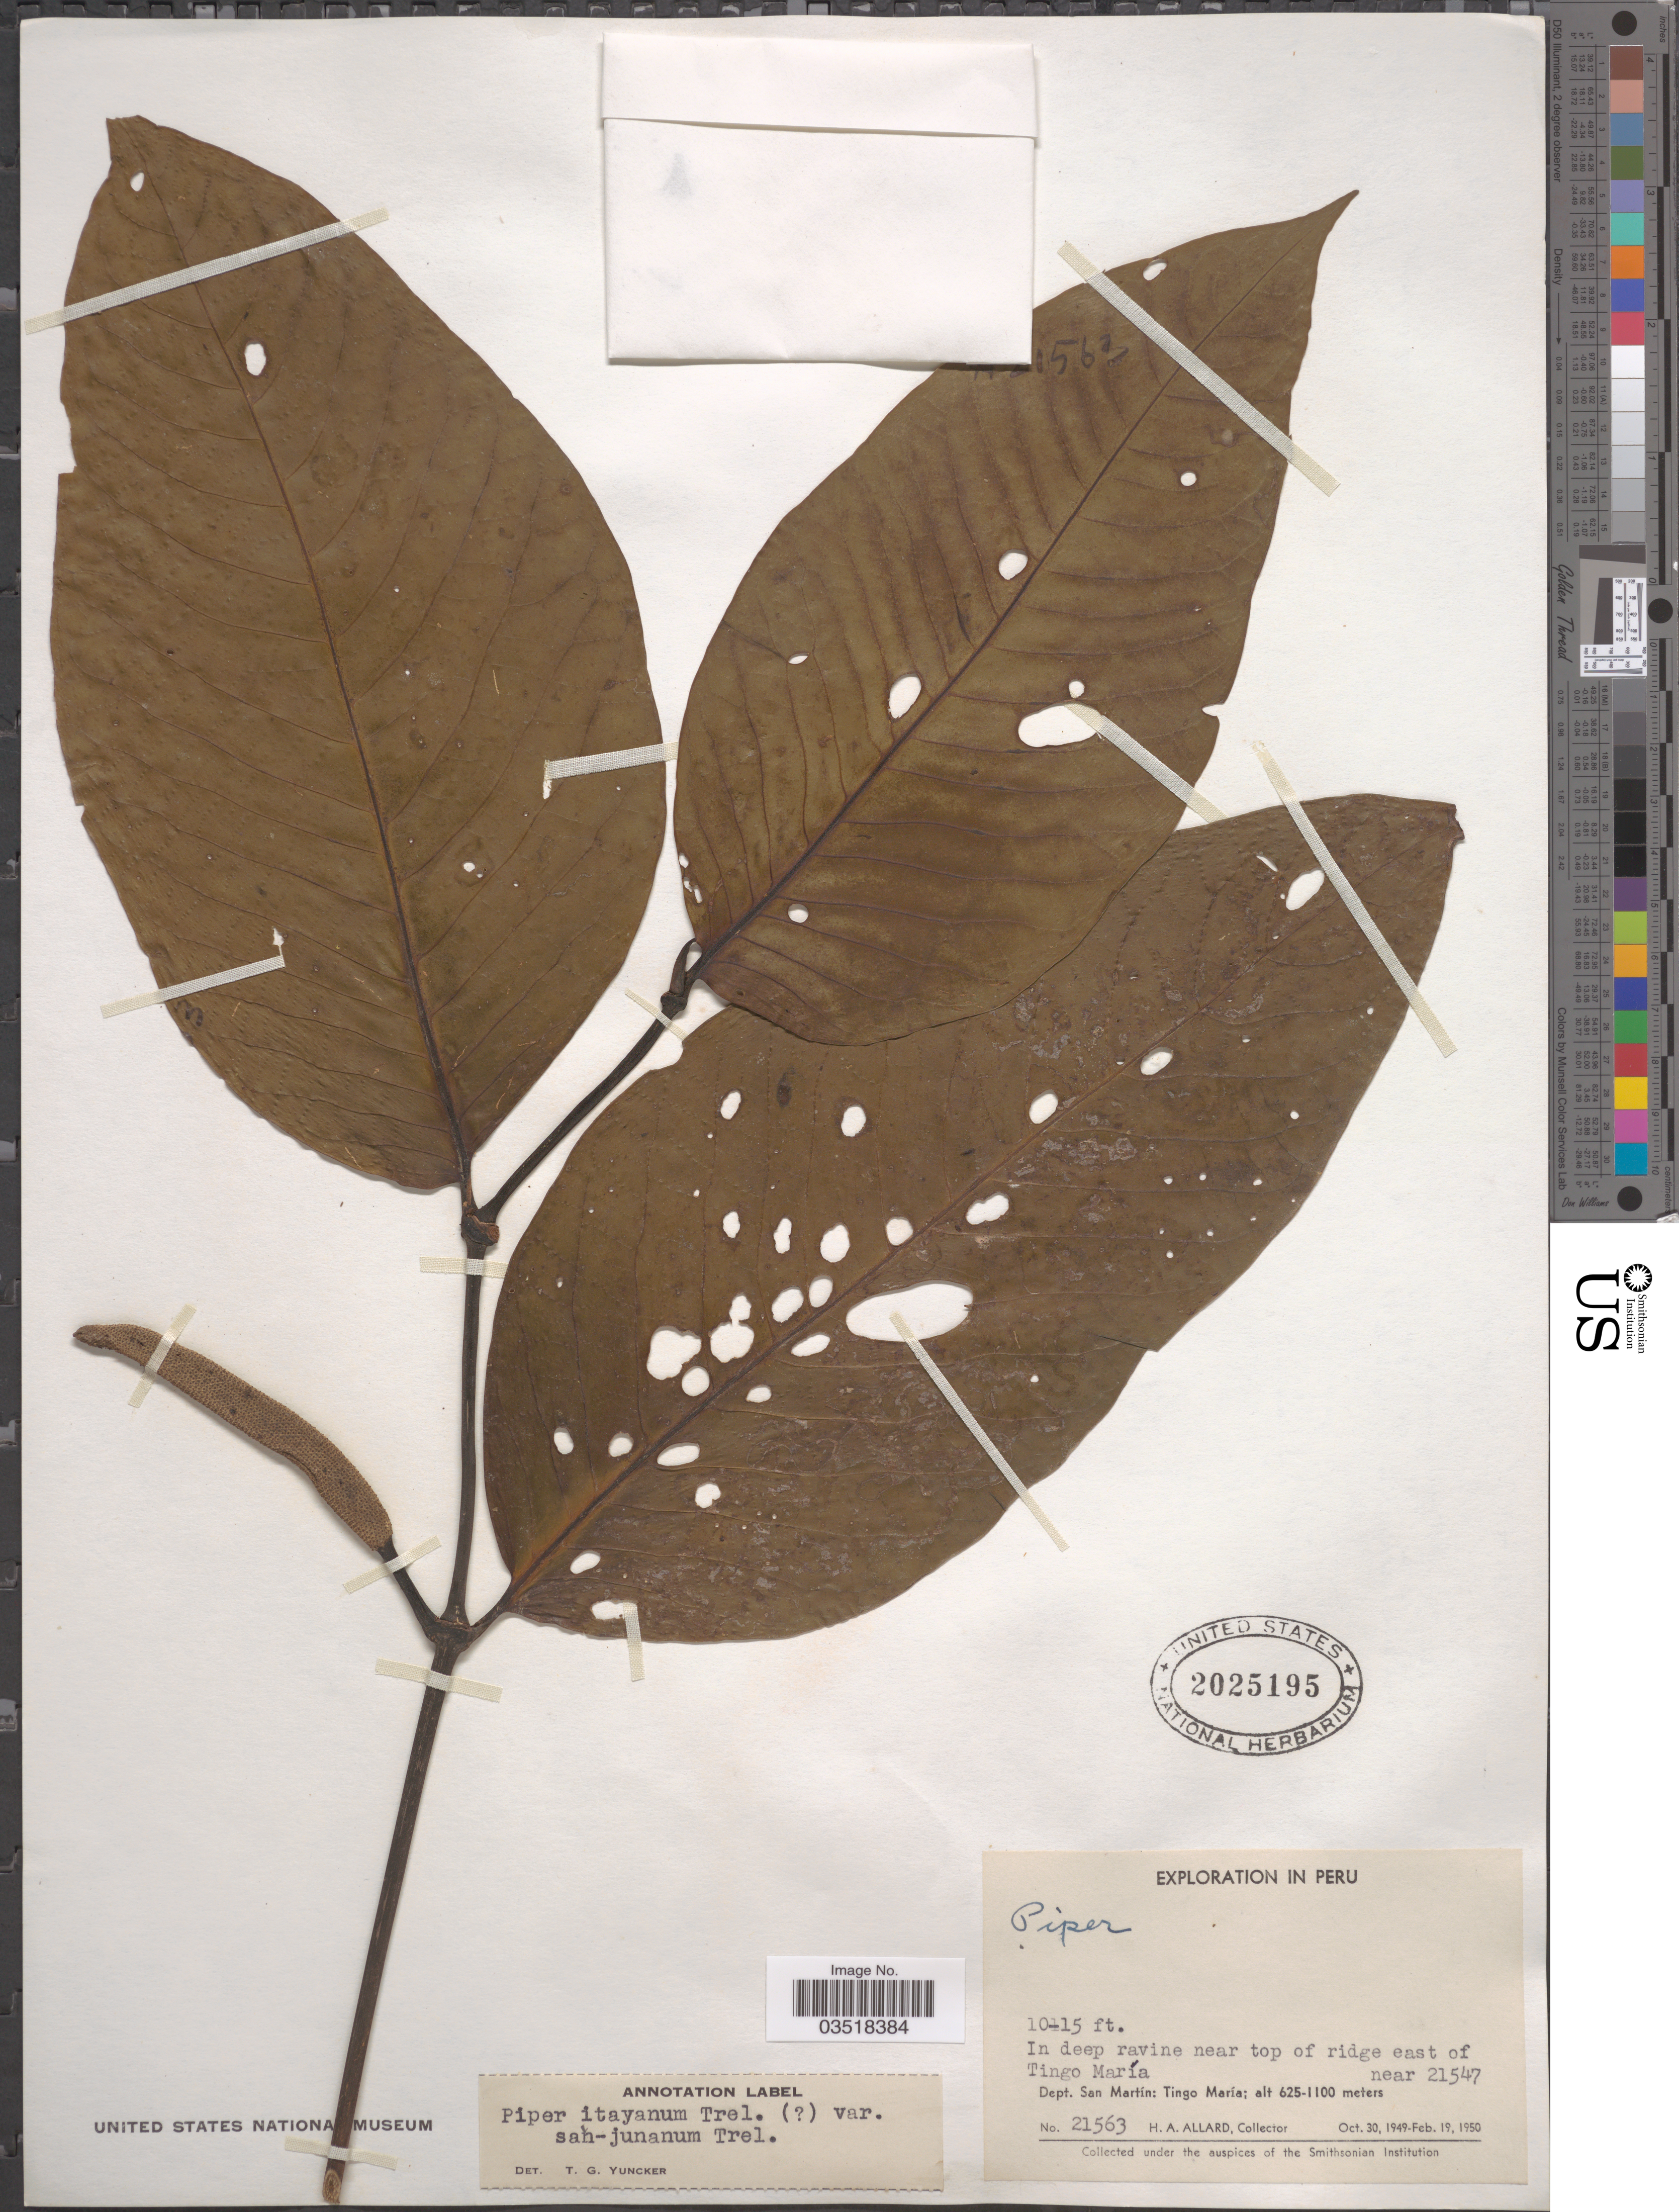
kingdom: Plantae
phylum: Tracheophyta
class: Magnoliopsida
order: Piperales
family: Piperaceae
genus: Piper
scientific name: Piper itayanum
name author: Trel.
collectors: H. A. Allard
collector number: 21563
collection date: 1949-10-30/1950-02-19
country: Peru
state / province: San Martín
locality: In deep ravine near top of ridge east of Tingo María. Dept. San Martín: Tingo María.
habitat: in deep ravine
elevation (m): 625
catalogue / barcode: US 2025195